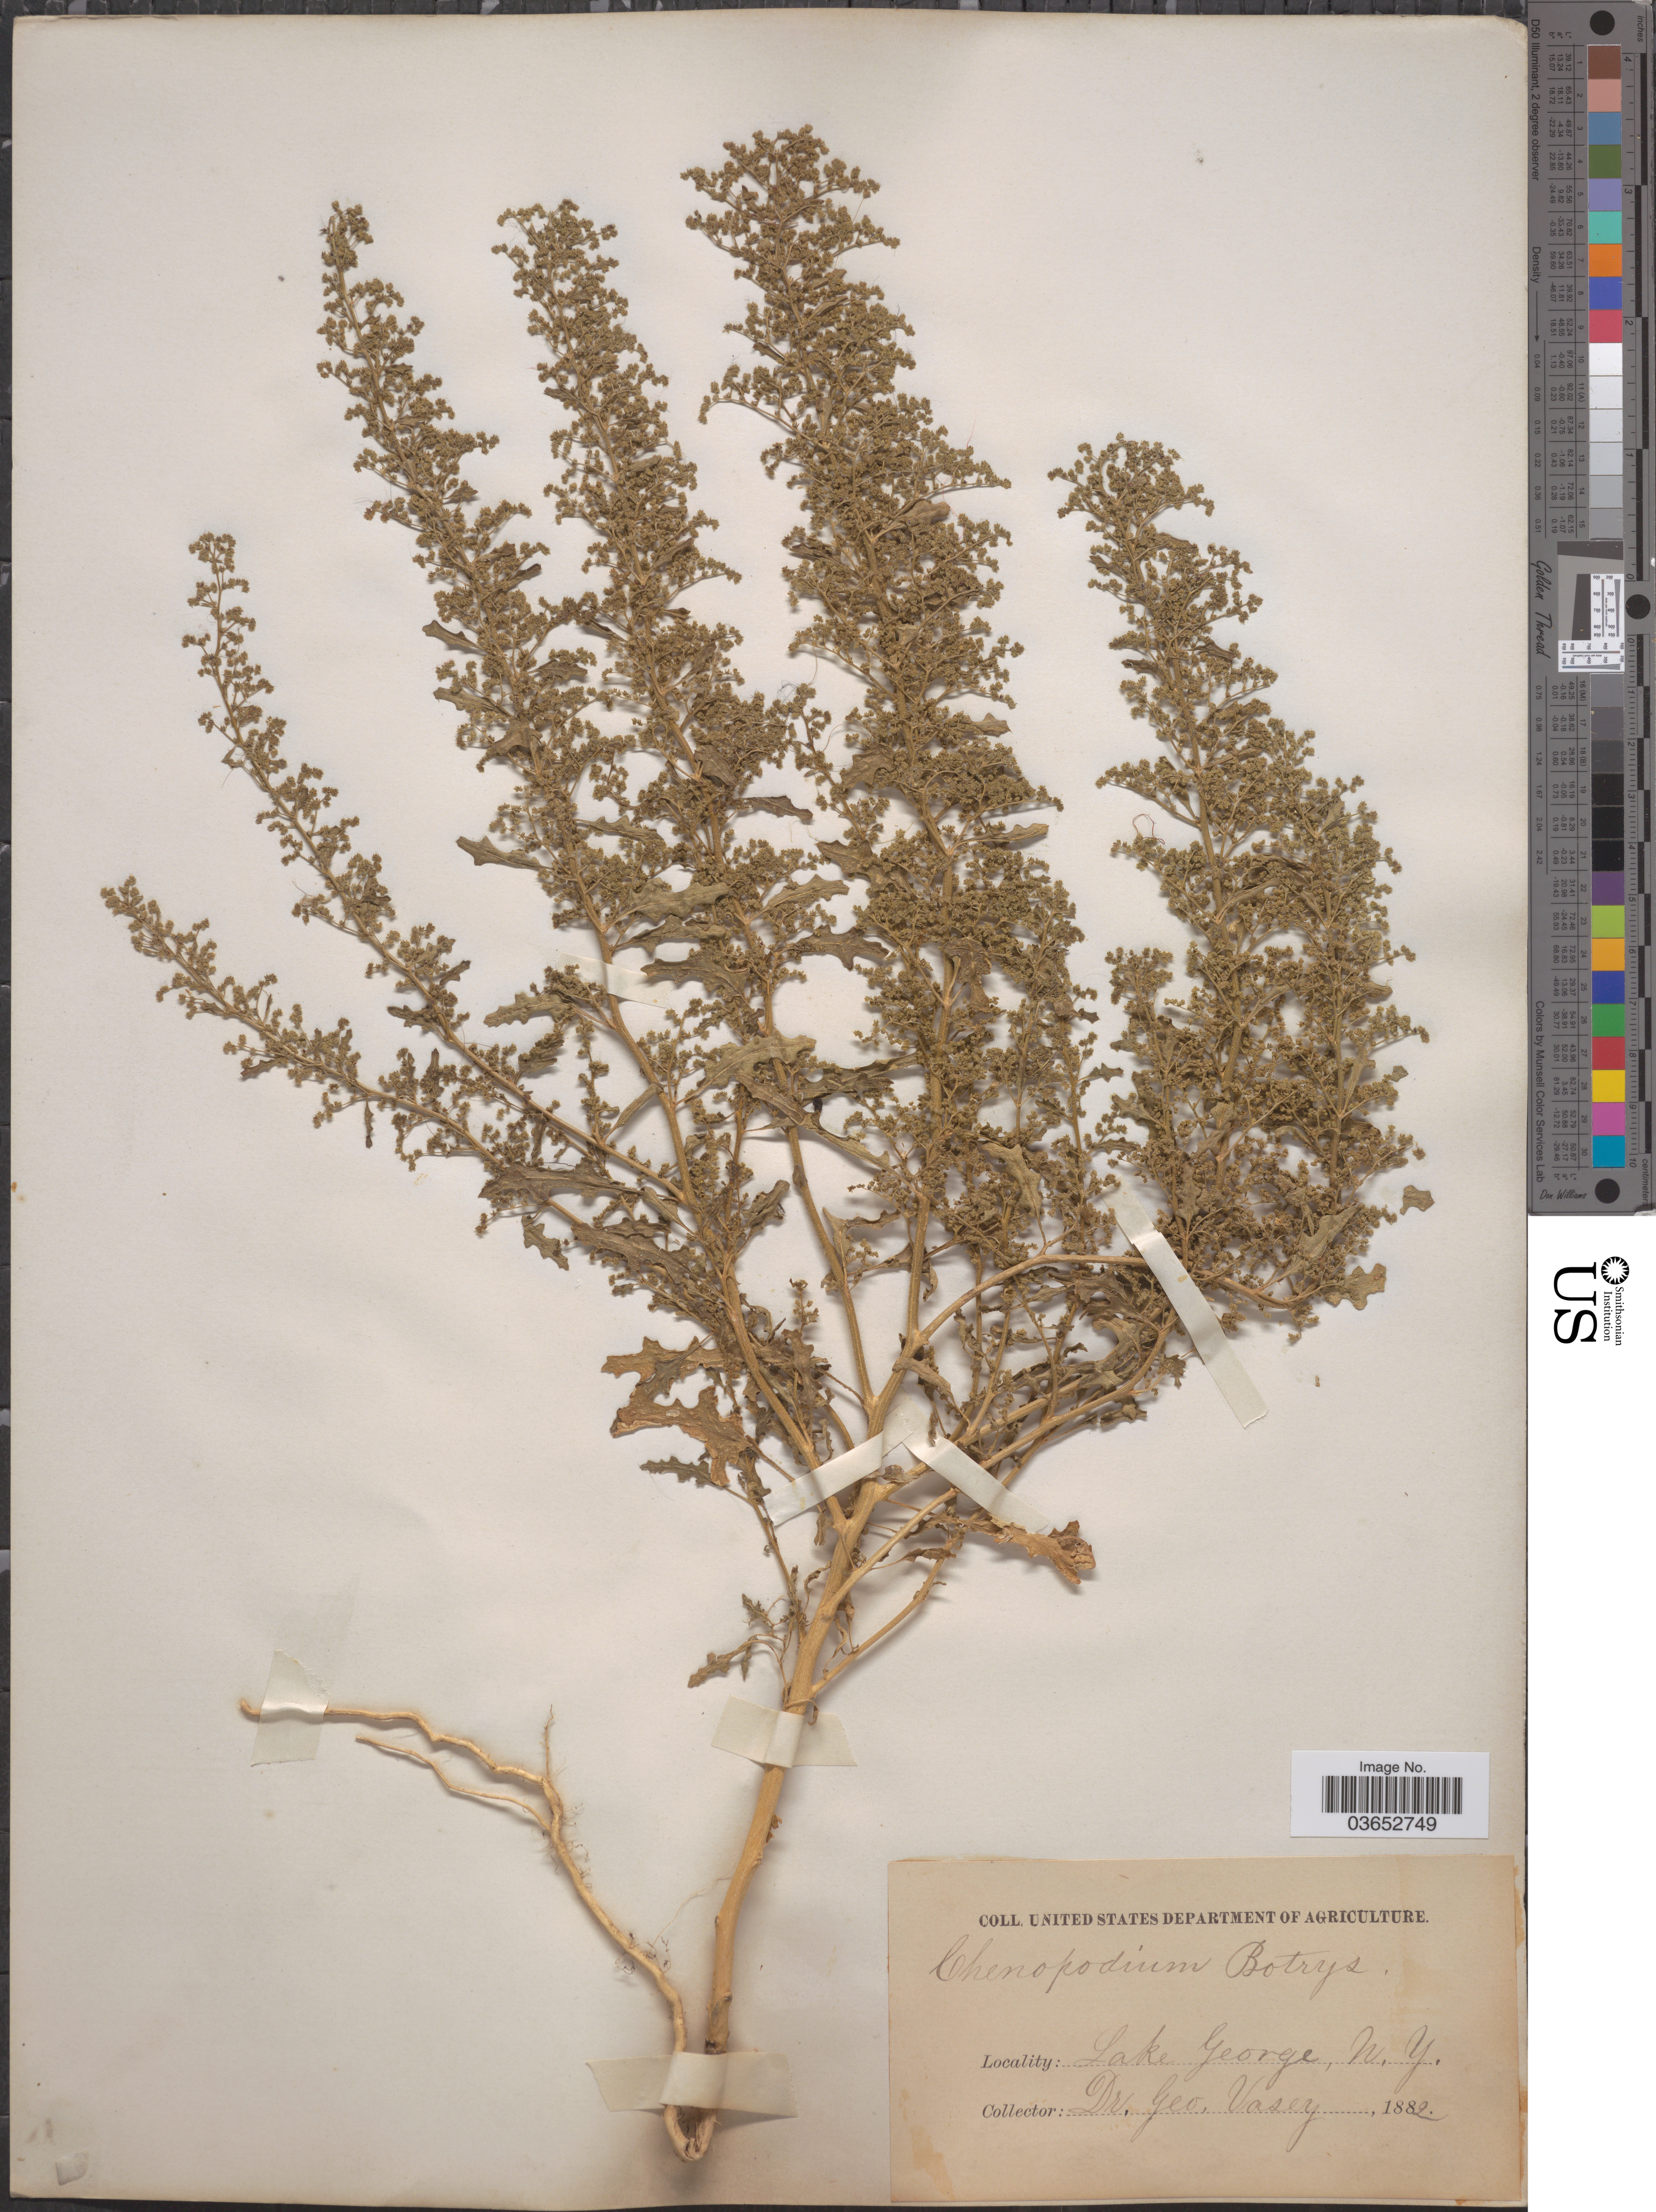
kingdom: Plantae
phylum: Tracheophyta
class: Magnoliopsida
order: Caryophyllales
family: Amaranthaceae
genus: Chenopodium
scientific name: Chenopodium botrys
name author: L.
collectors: G. Vasey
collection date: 1882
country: United States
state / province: New York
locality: Lake George.